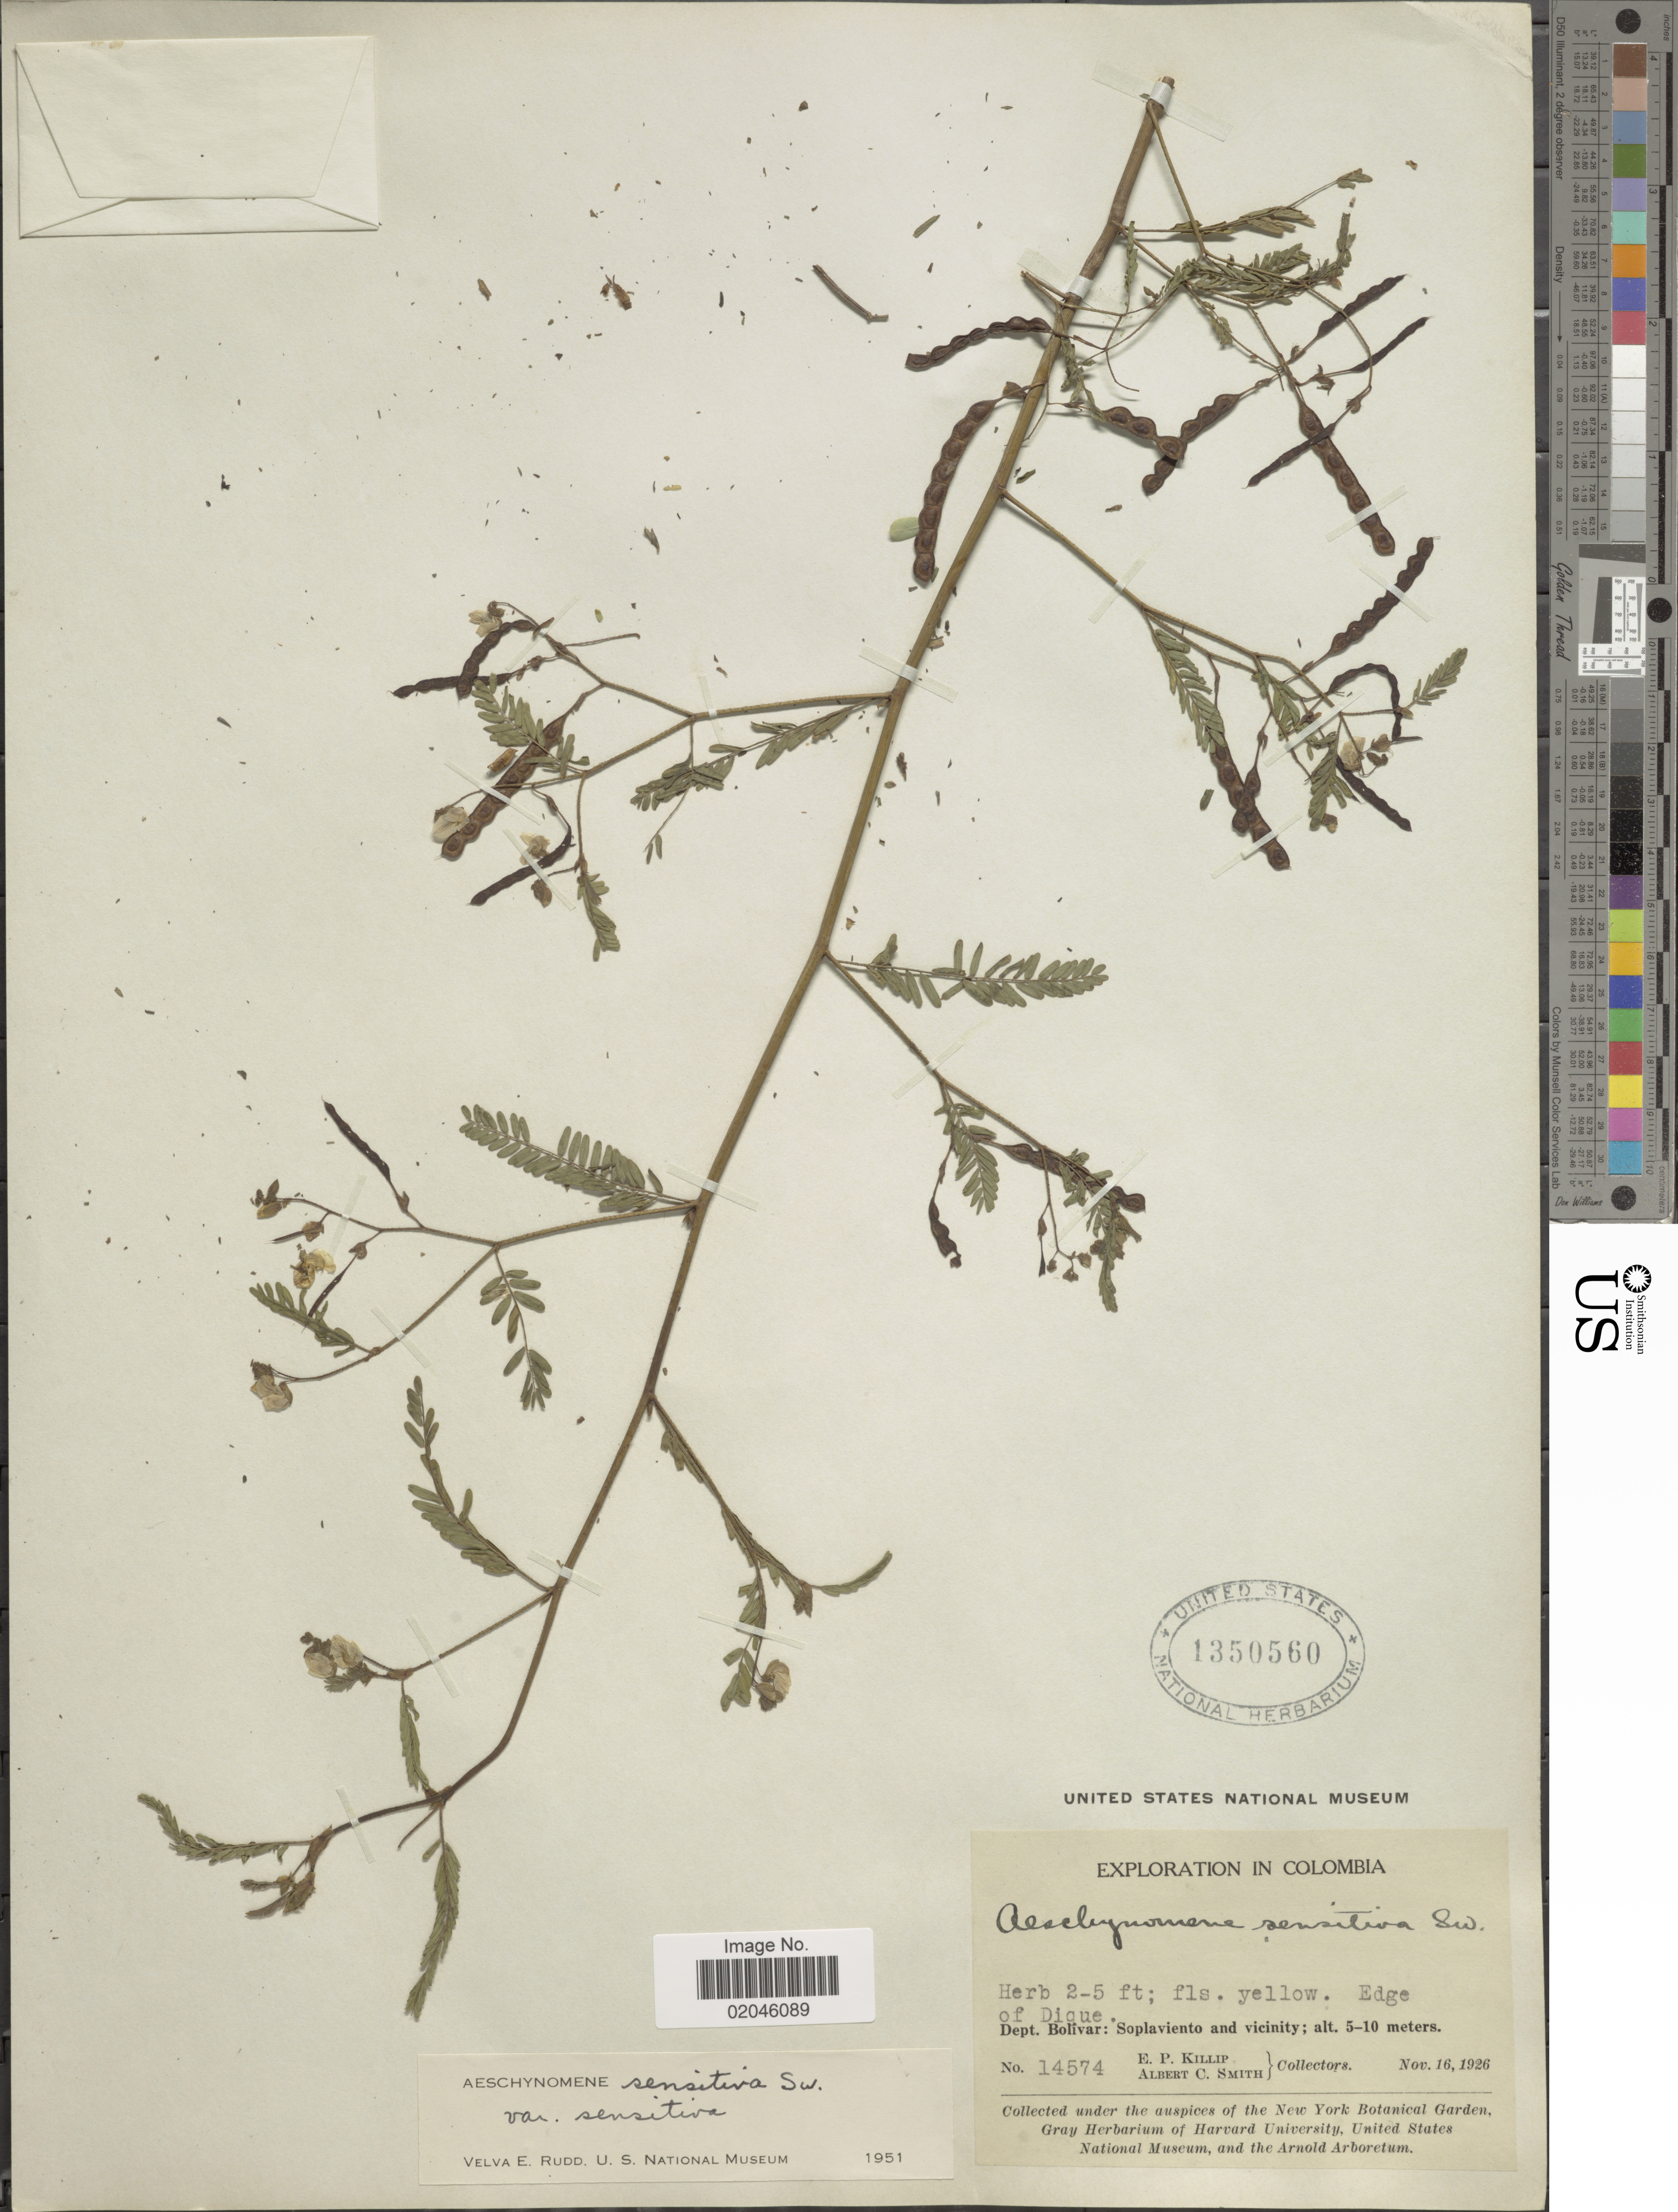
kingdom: Plantae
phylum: Tracheophyta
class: Magnoliopsida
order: Fabales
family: Fabaceae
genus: Aeschynomene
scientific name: Aeschynomene sensitiva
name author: Sw.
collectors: E. P. Killip & A. C. Smith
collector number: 14574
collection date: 1926-11-16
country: Colombia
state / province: Bolívar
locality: Soplaviento and vicinity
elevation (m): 5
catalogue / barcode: US 1350560